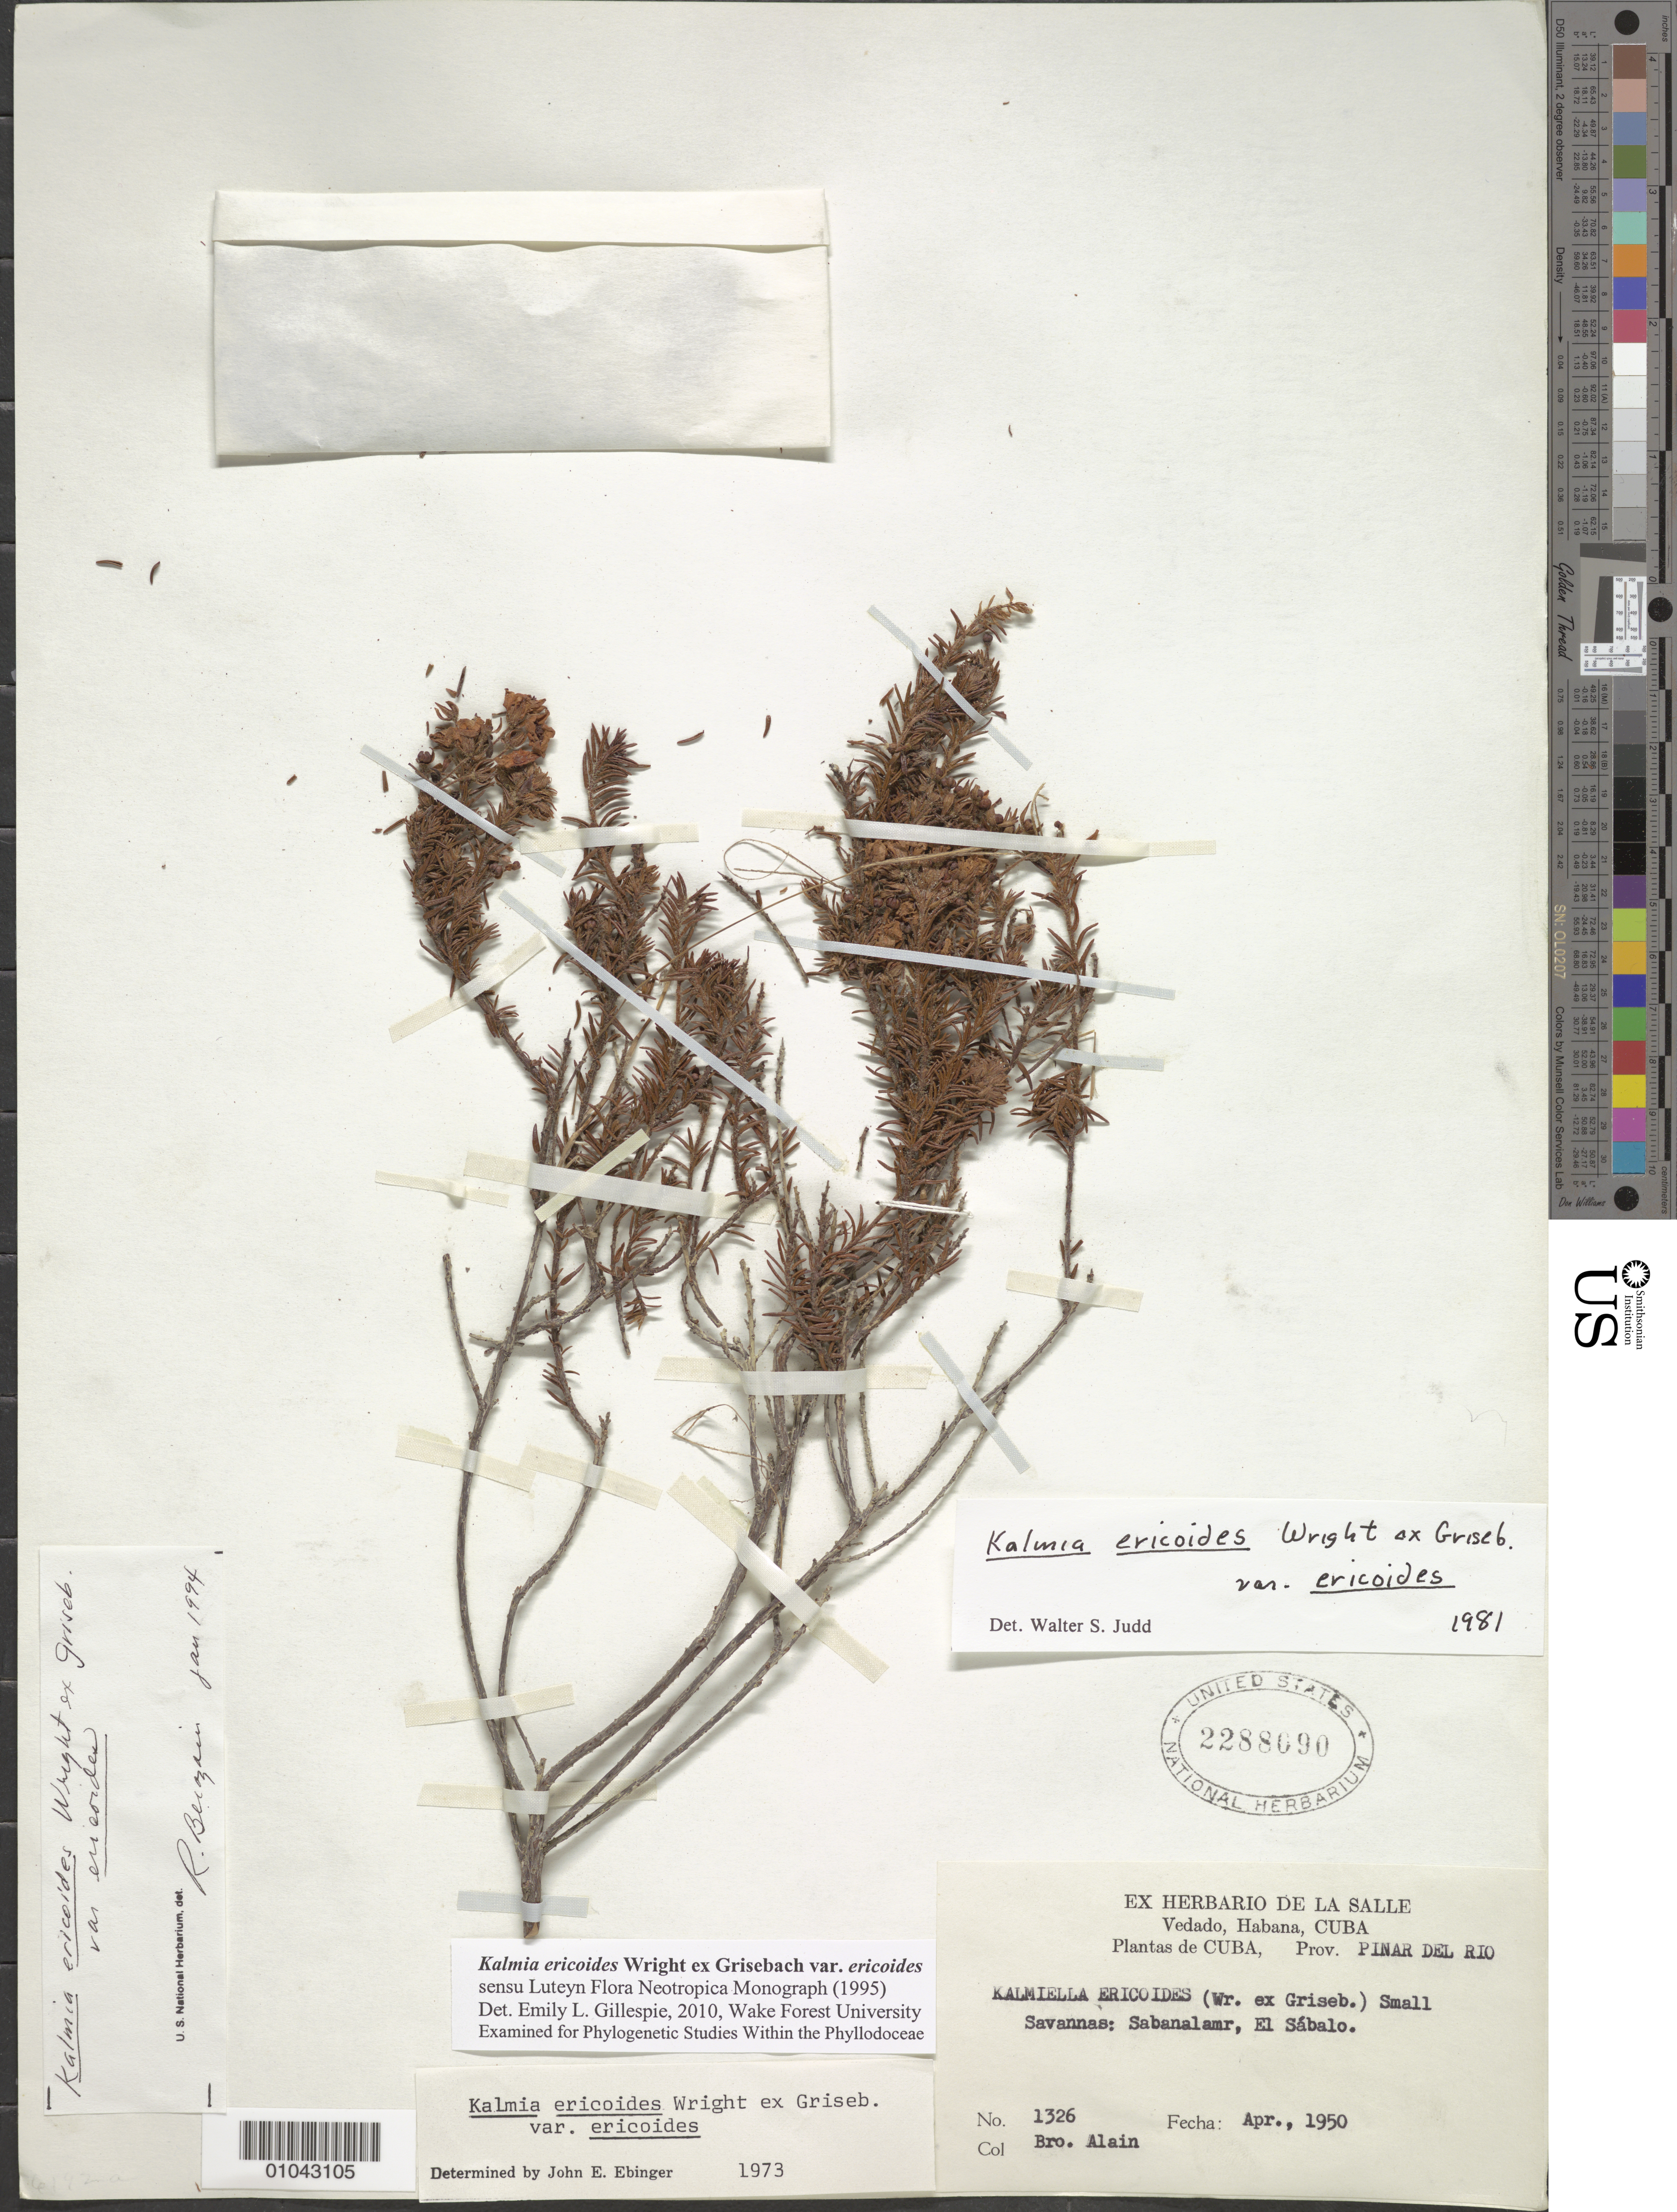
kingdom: Plantae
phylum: Tracheophyta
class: Magnoliopsida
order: Ericales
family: Ericaceae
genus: Kalmia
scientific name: Kalmia ericoides var. ericoides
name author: C. Wright ex Griseb.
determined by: Judd, Walter S.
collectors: A. H. Liogier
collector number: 1326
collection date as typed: Apr 1950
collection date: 1950-04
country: Cuba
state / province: Pinar del Rio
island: Cuba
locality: Sabanalamr, El Sábalo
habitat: Savannas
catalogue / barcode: US 2288090